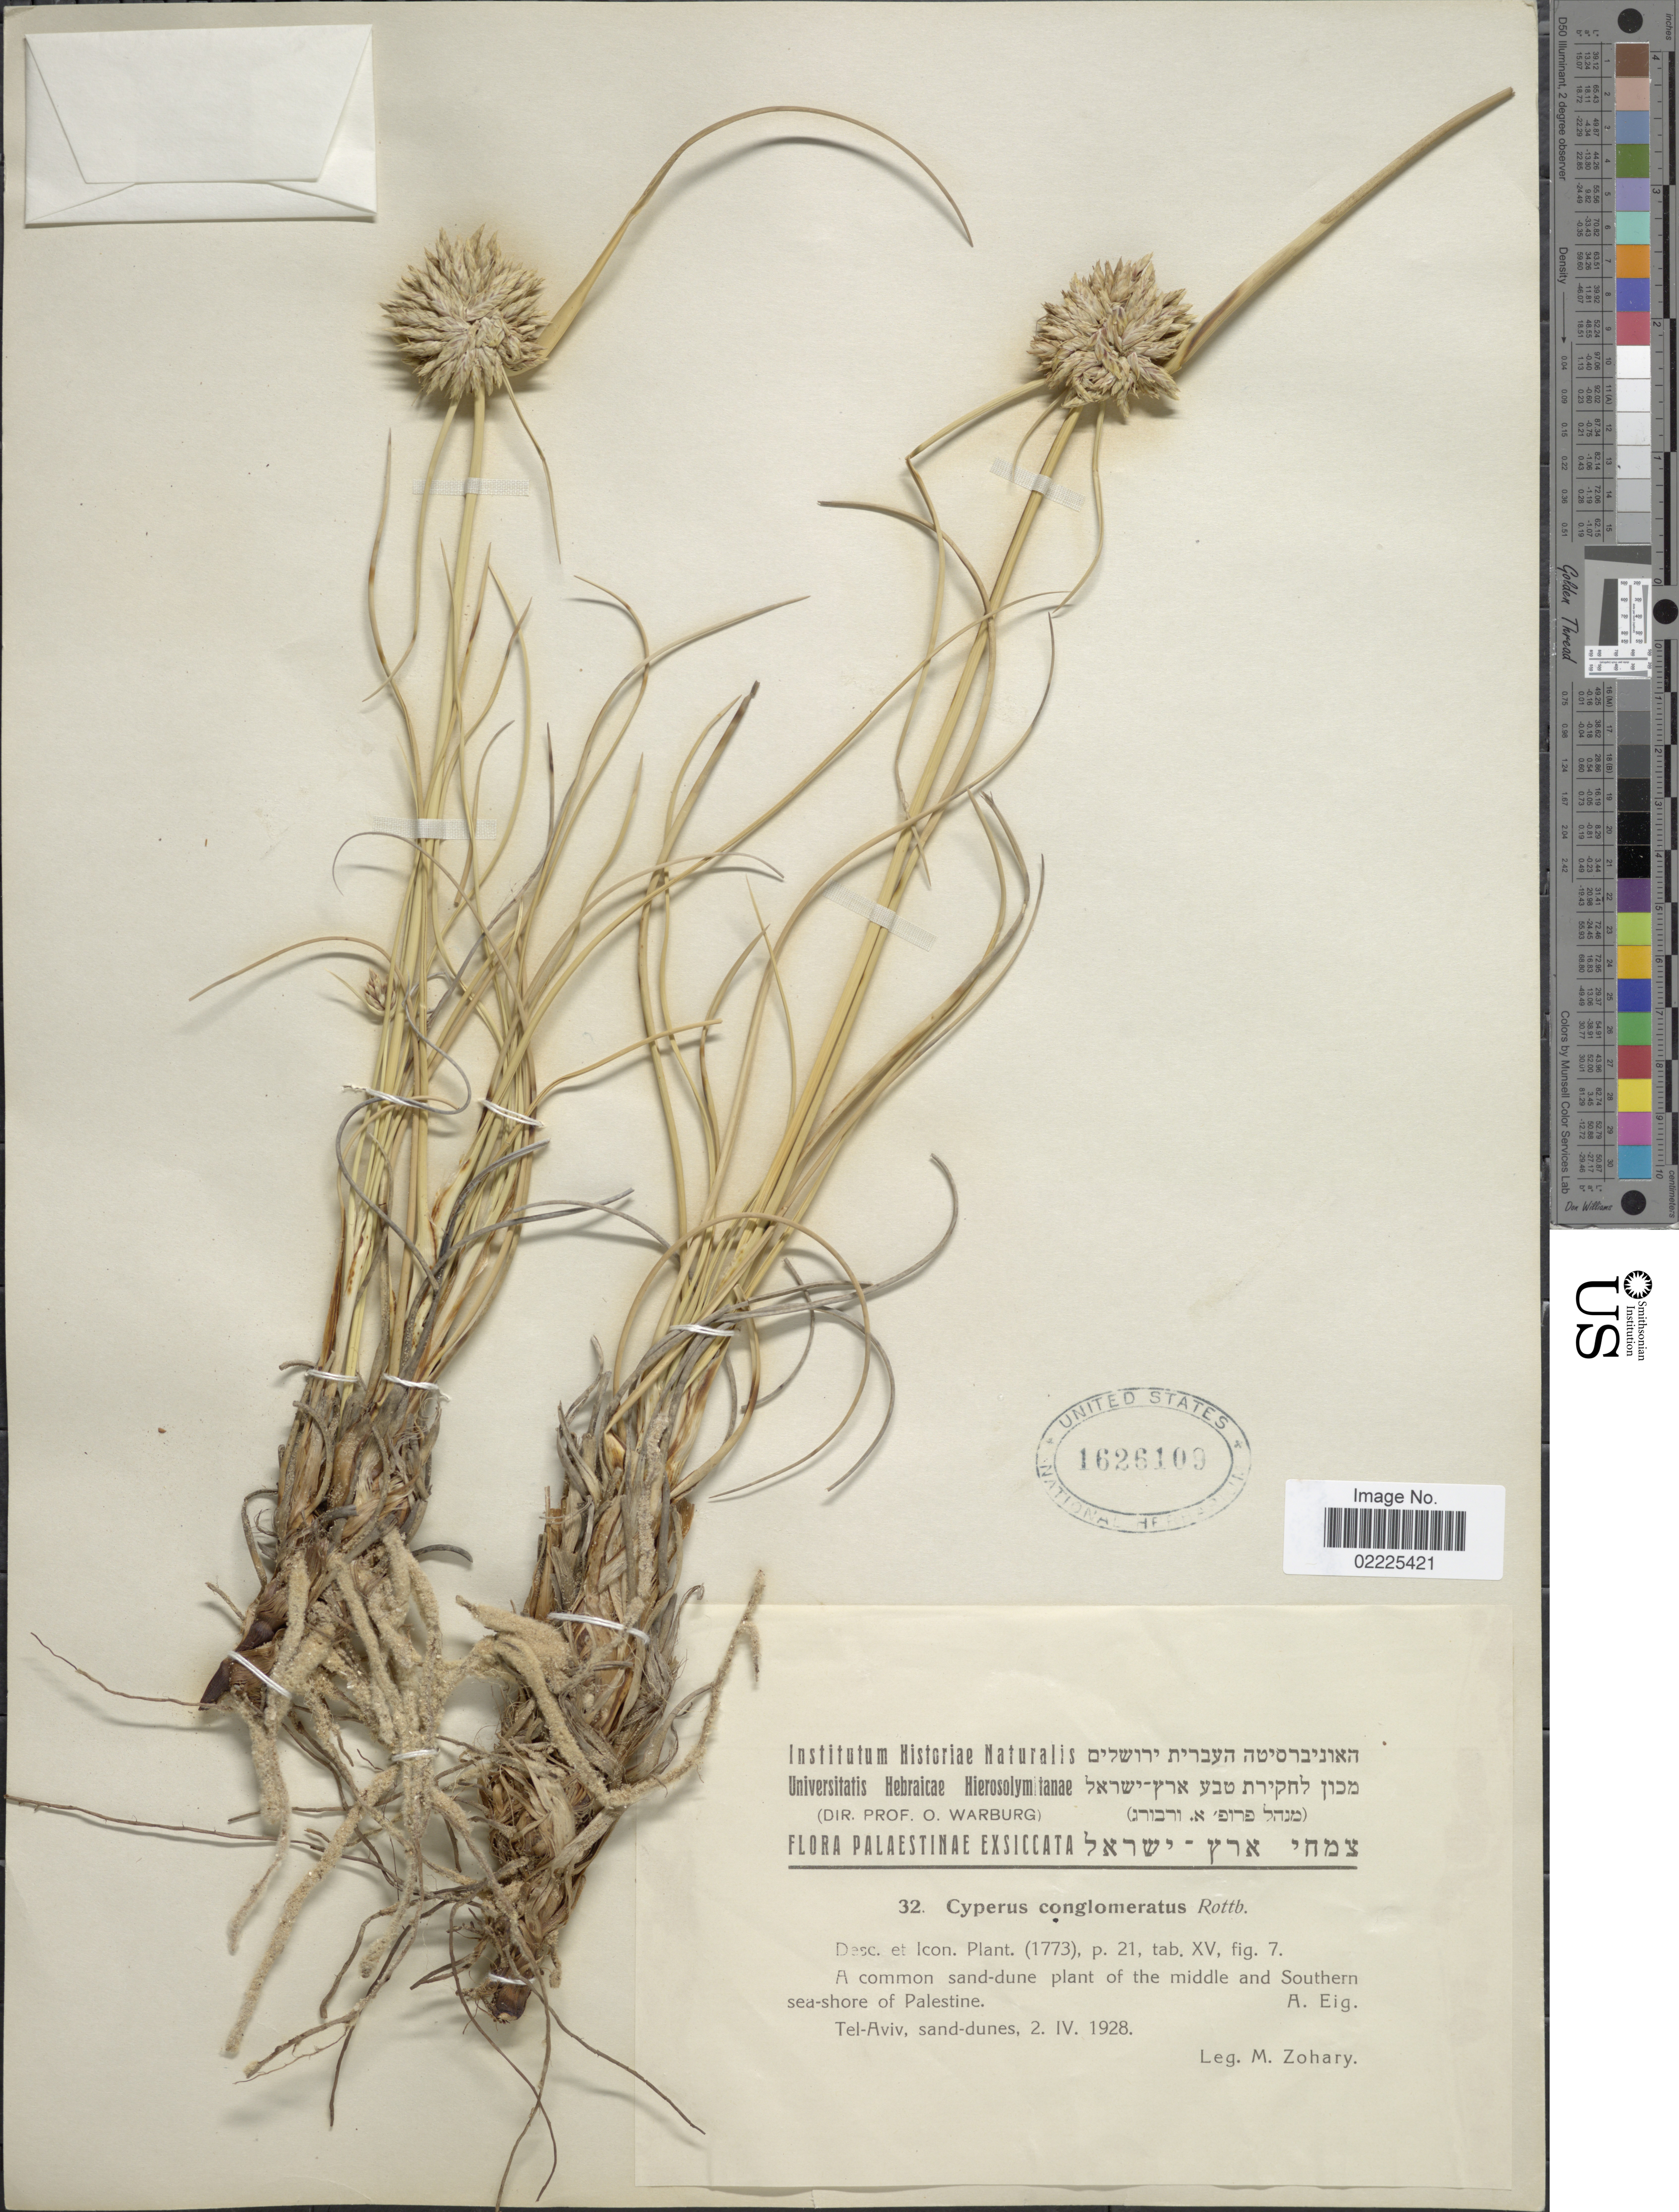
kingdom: Plantae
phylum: Tracheophyta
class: Liliopsida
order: Poales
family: Cyperaceae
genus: Cyperus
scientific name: Cyperus conglomeratus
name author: Rottb.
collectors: M. Zohary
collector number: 32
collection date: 1928-04-02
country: Israel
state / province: Tel Aviv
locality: A common sand-dune plant of the middle and Southern sea-shore of Palestine, Tel-Aviv, sand dunes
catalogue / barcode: US 1626109